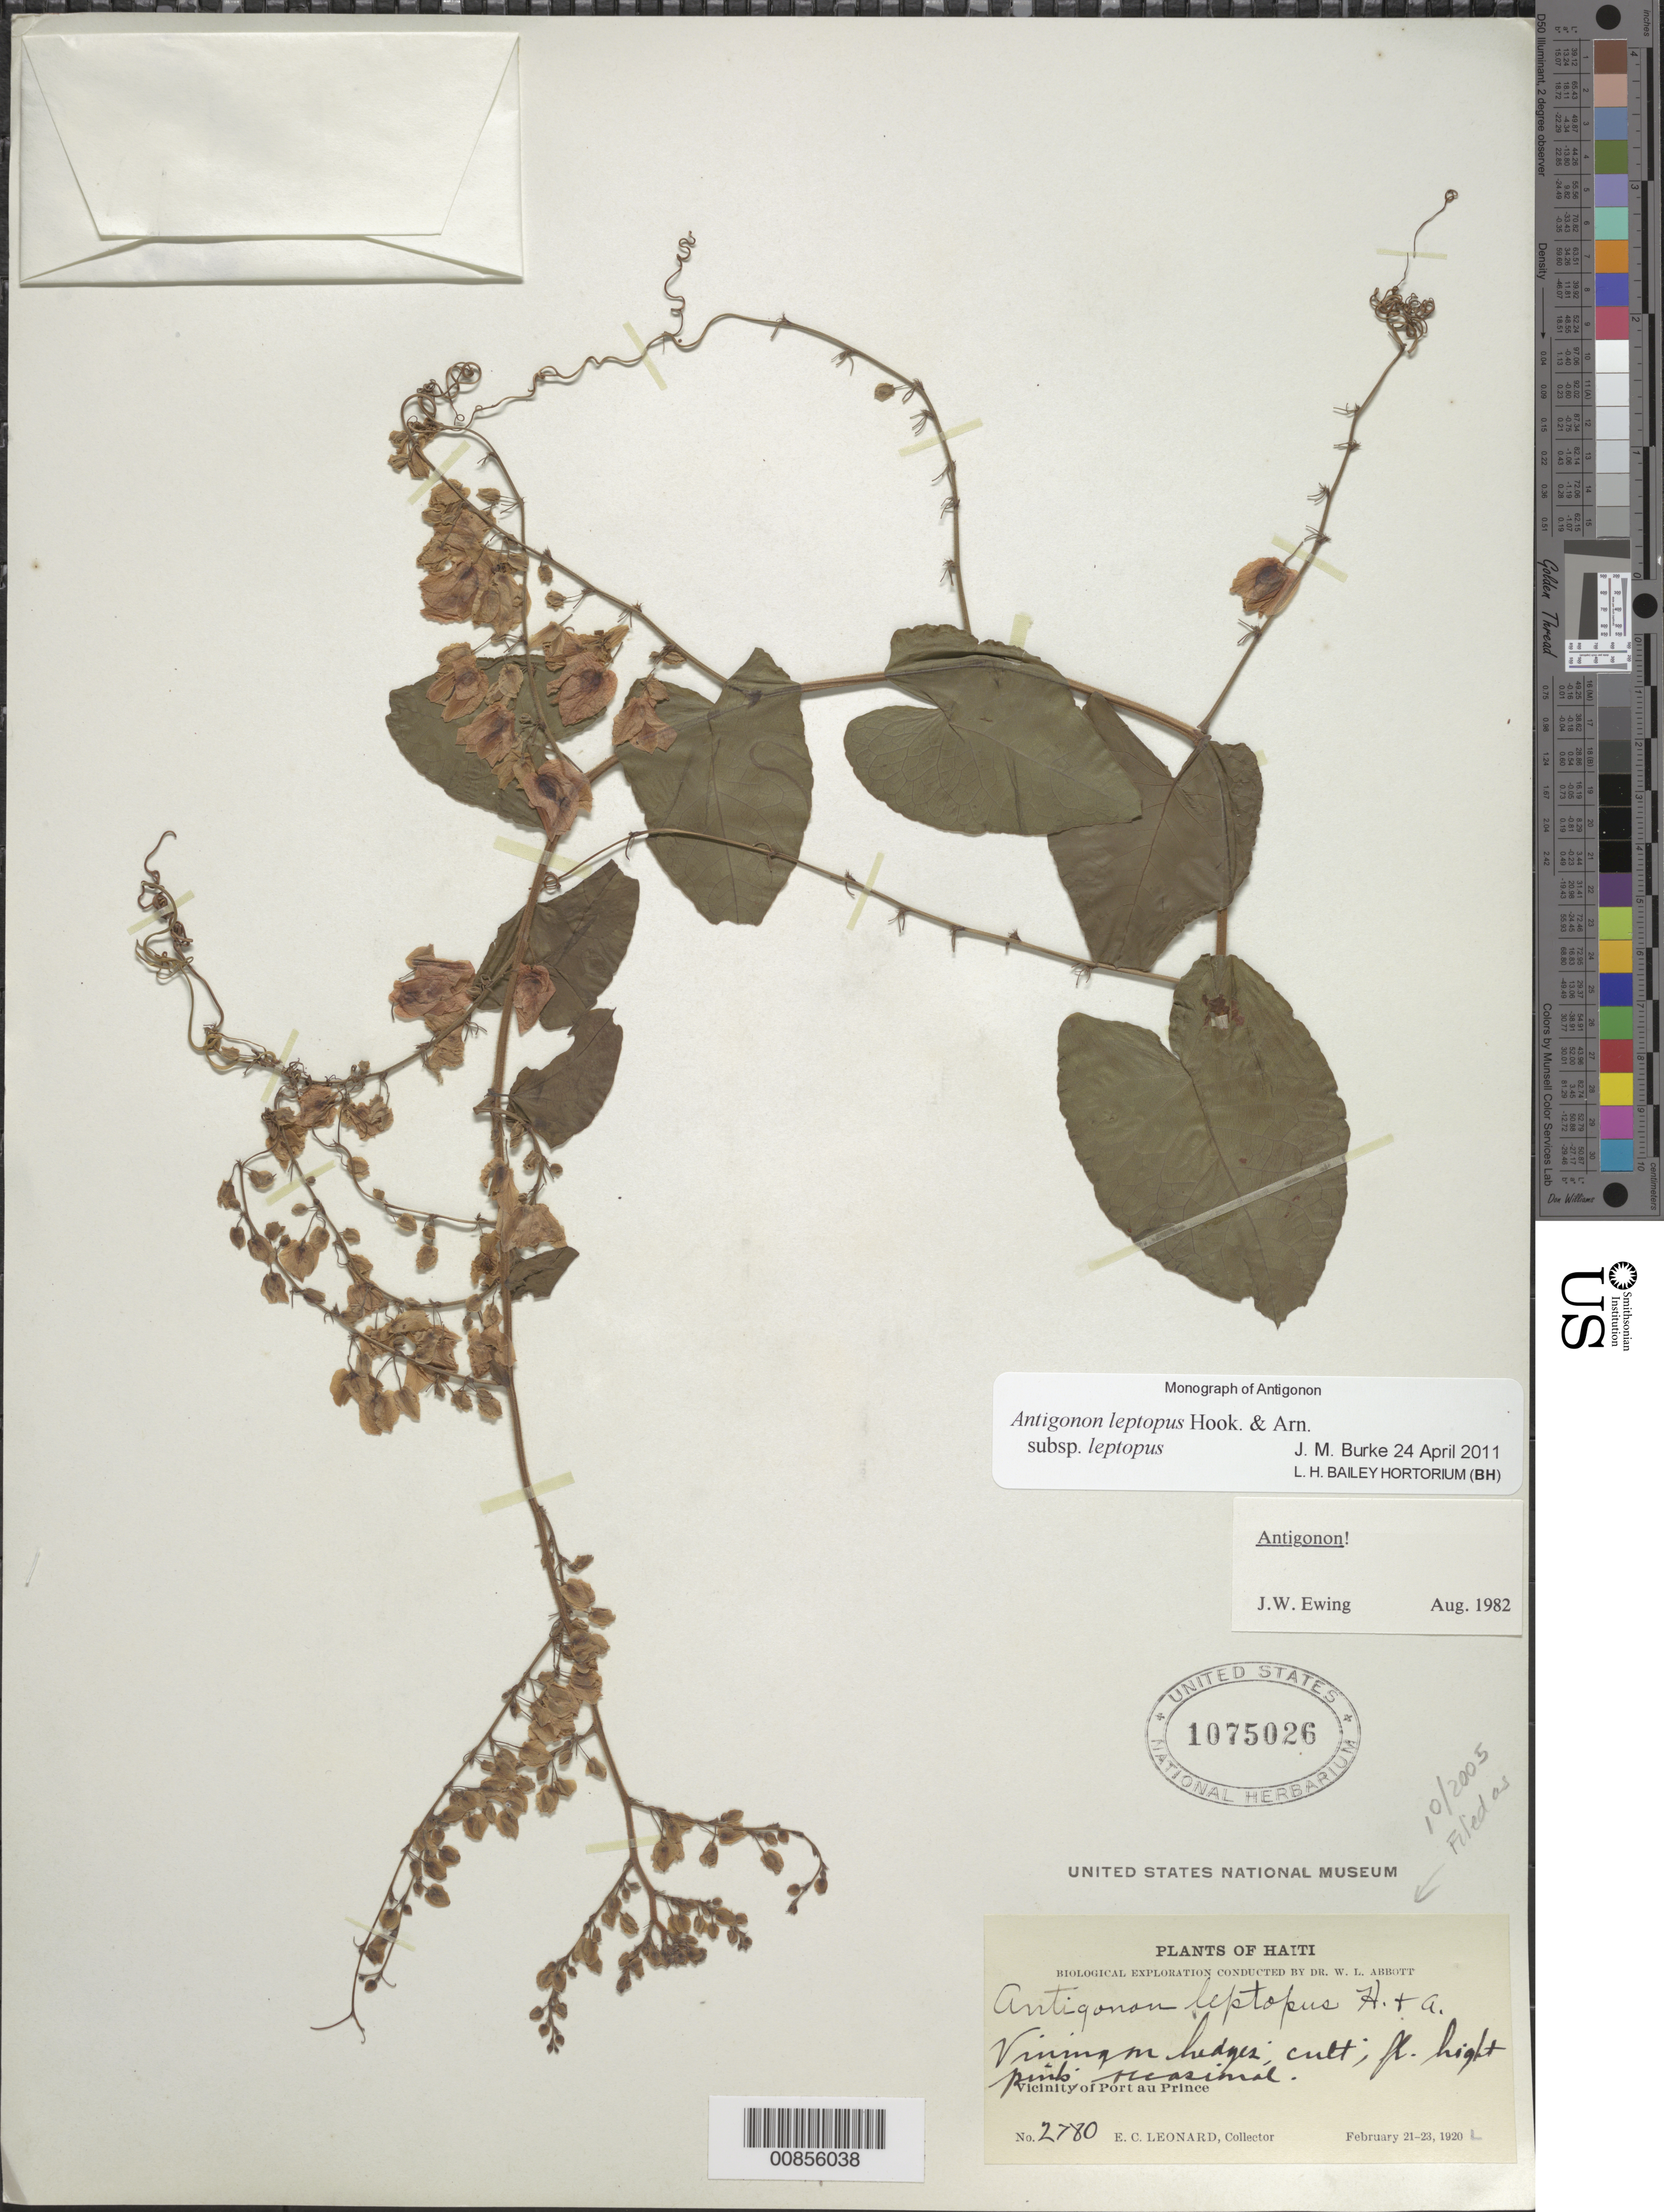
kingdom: Plantae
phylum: Tracheophyta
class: Magnoliopsida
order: Caryophyllales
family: Polygonaceae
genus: Antigonon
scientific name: Antigonon leptopus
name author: Hook. & Arn.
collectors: E. C. Leonard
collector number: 2780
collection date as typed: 21 Feb 1920 to 23 Feb 1920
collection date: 1920-02-21/1920-02-23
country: Haiti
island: Hispaniola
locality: Vicinity of Port au Prince.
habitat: Vining on hedges.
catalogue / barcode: US 1075026